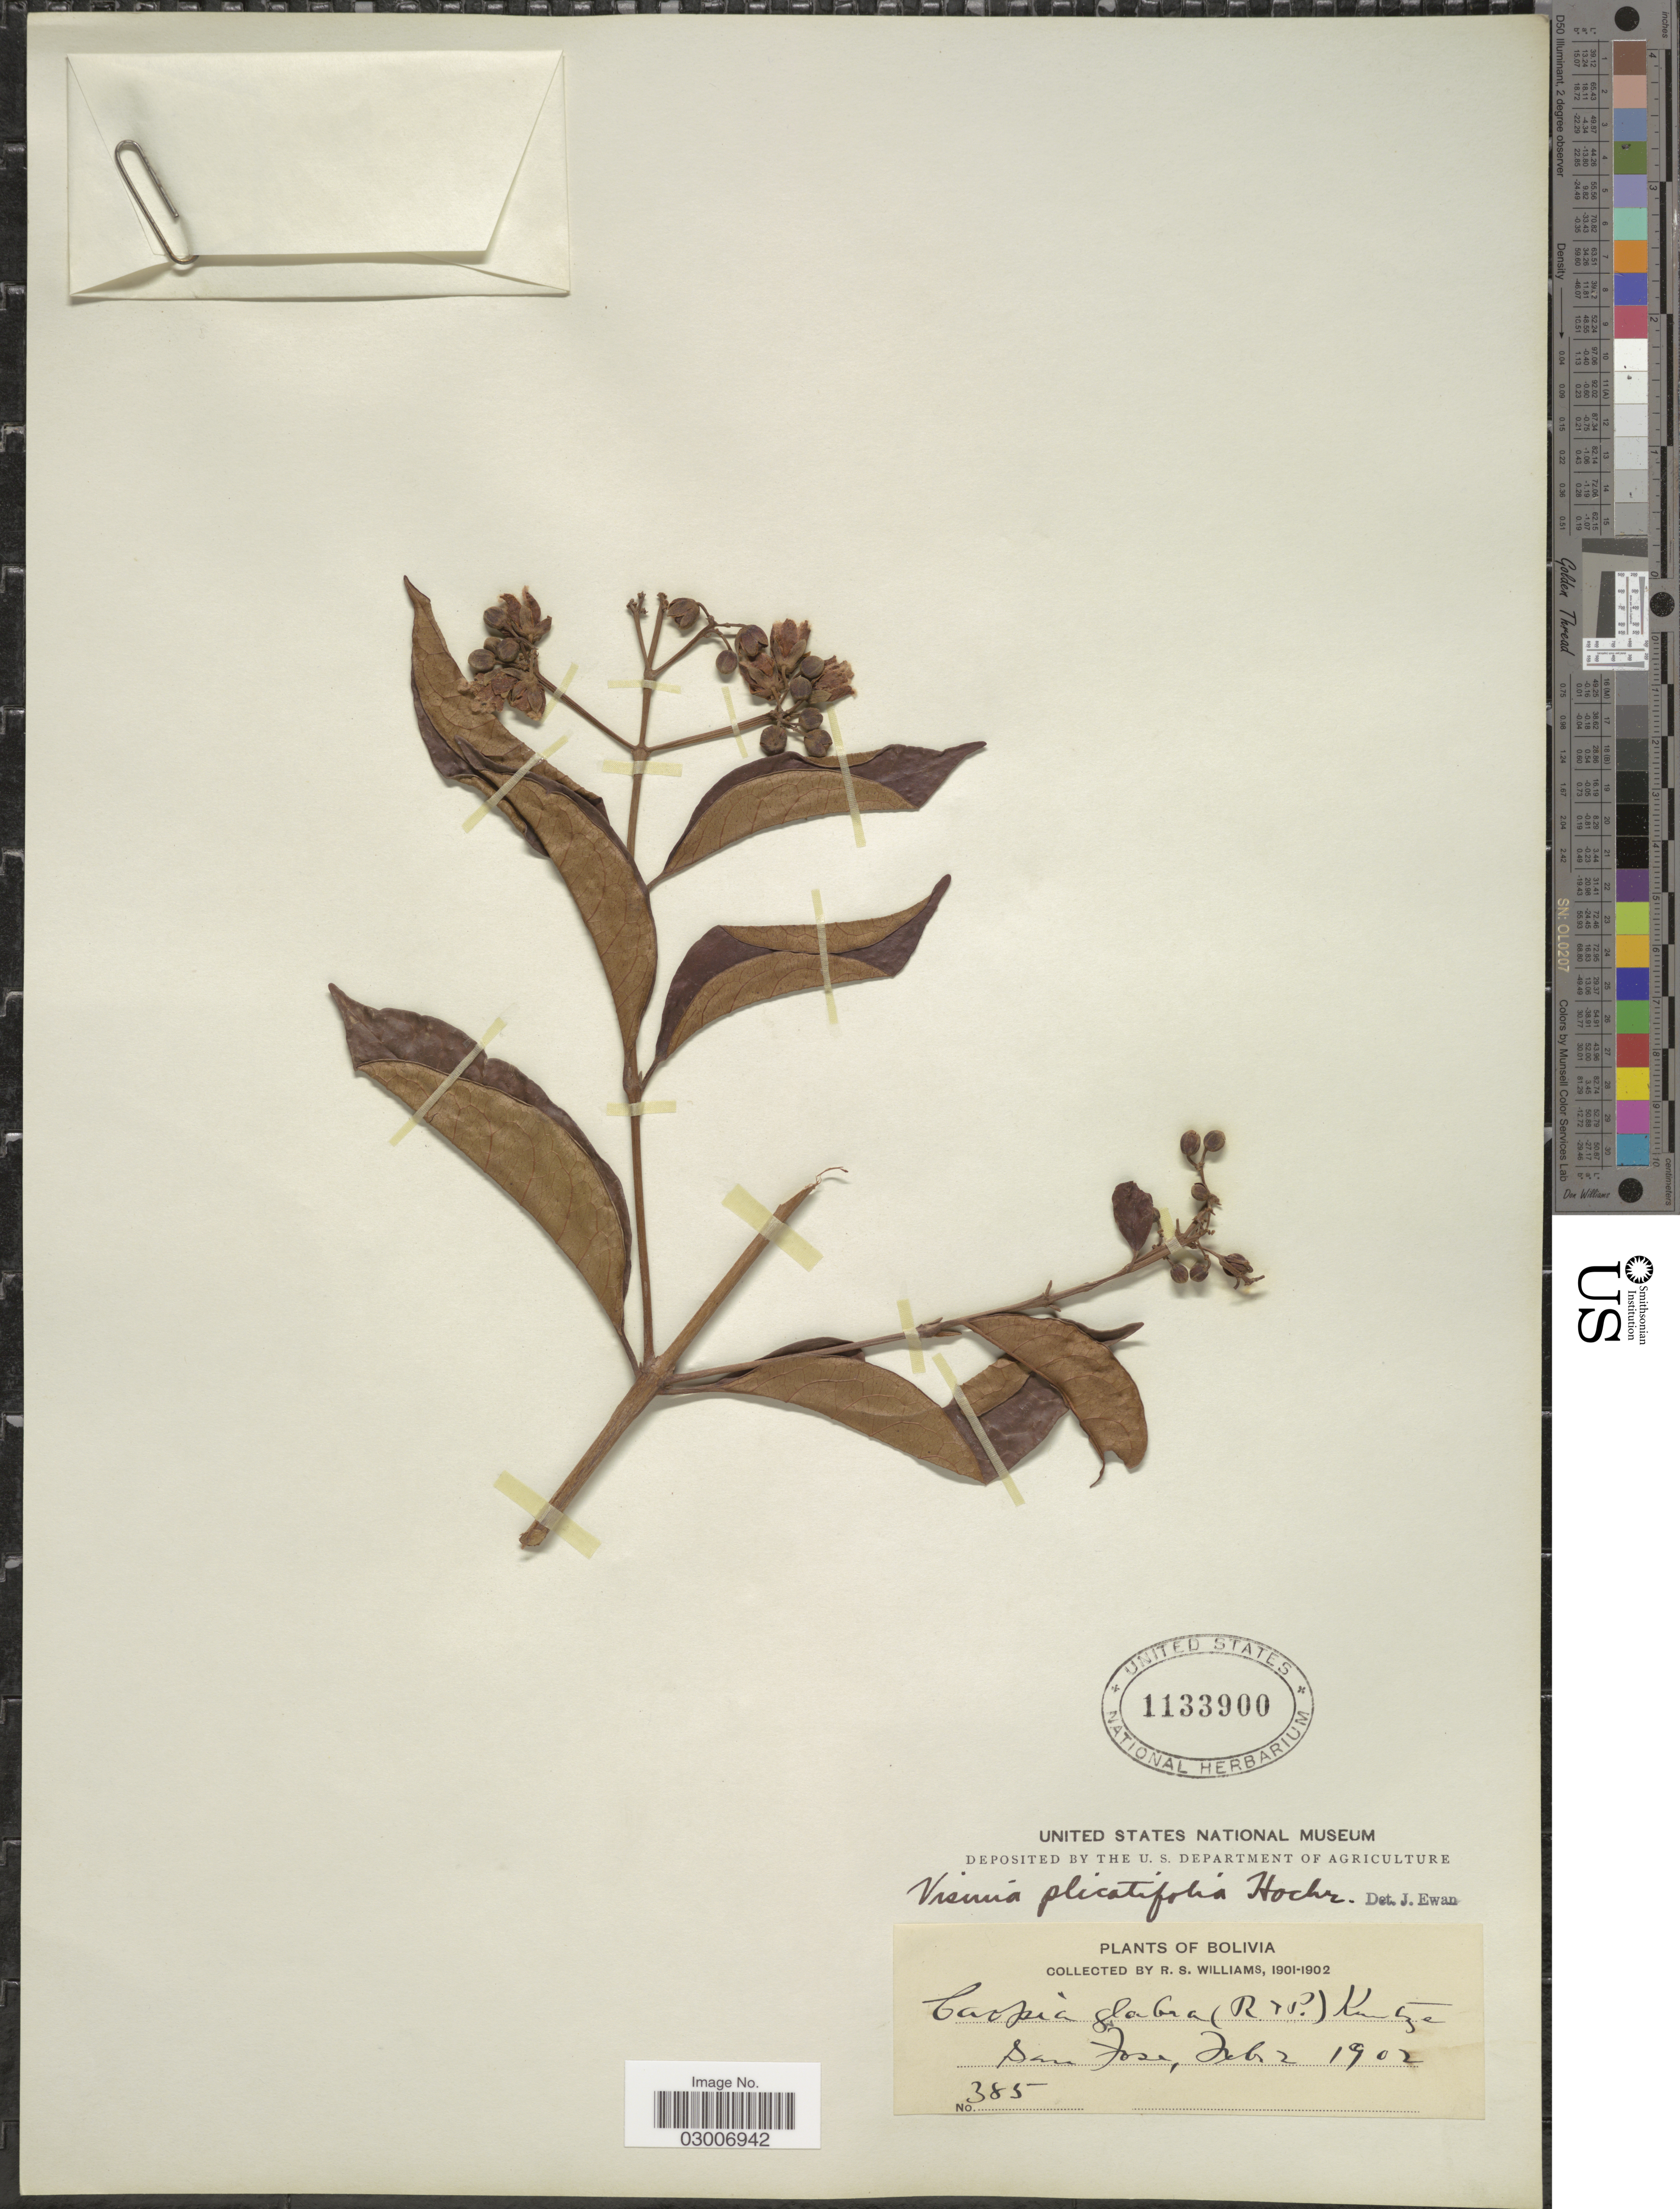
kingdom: Plantae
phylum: Tracheophyta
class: Magnoliopsida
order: Malpighiales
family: Hypericaceae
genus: Vismia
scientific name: Vismia plicatifolia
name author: Hochr.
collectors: R. S. Williams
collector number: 385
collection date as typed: Feb. 2, 1902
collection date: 1902-02-02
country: Bolivia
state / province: La Paz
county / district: Munecas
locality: San José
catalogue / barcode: US 1133900